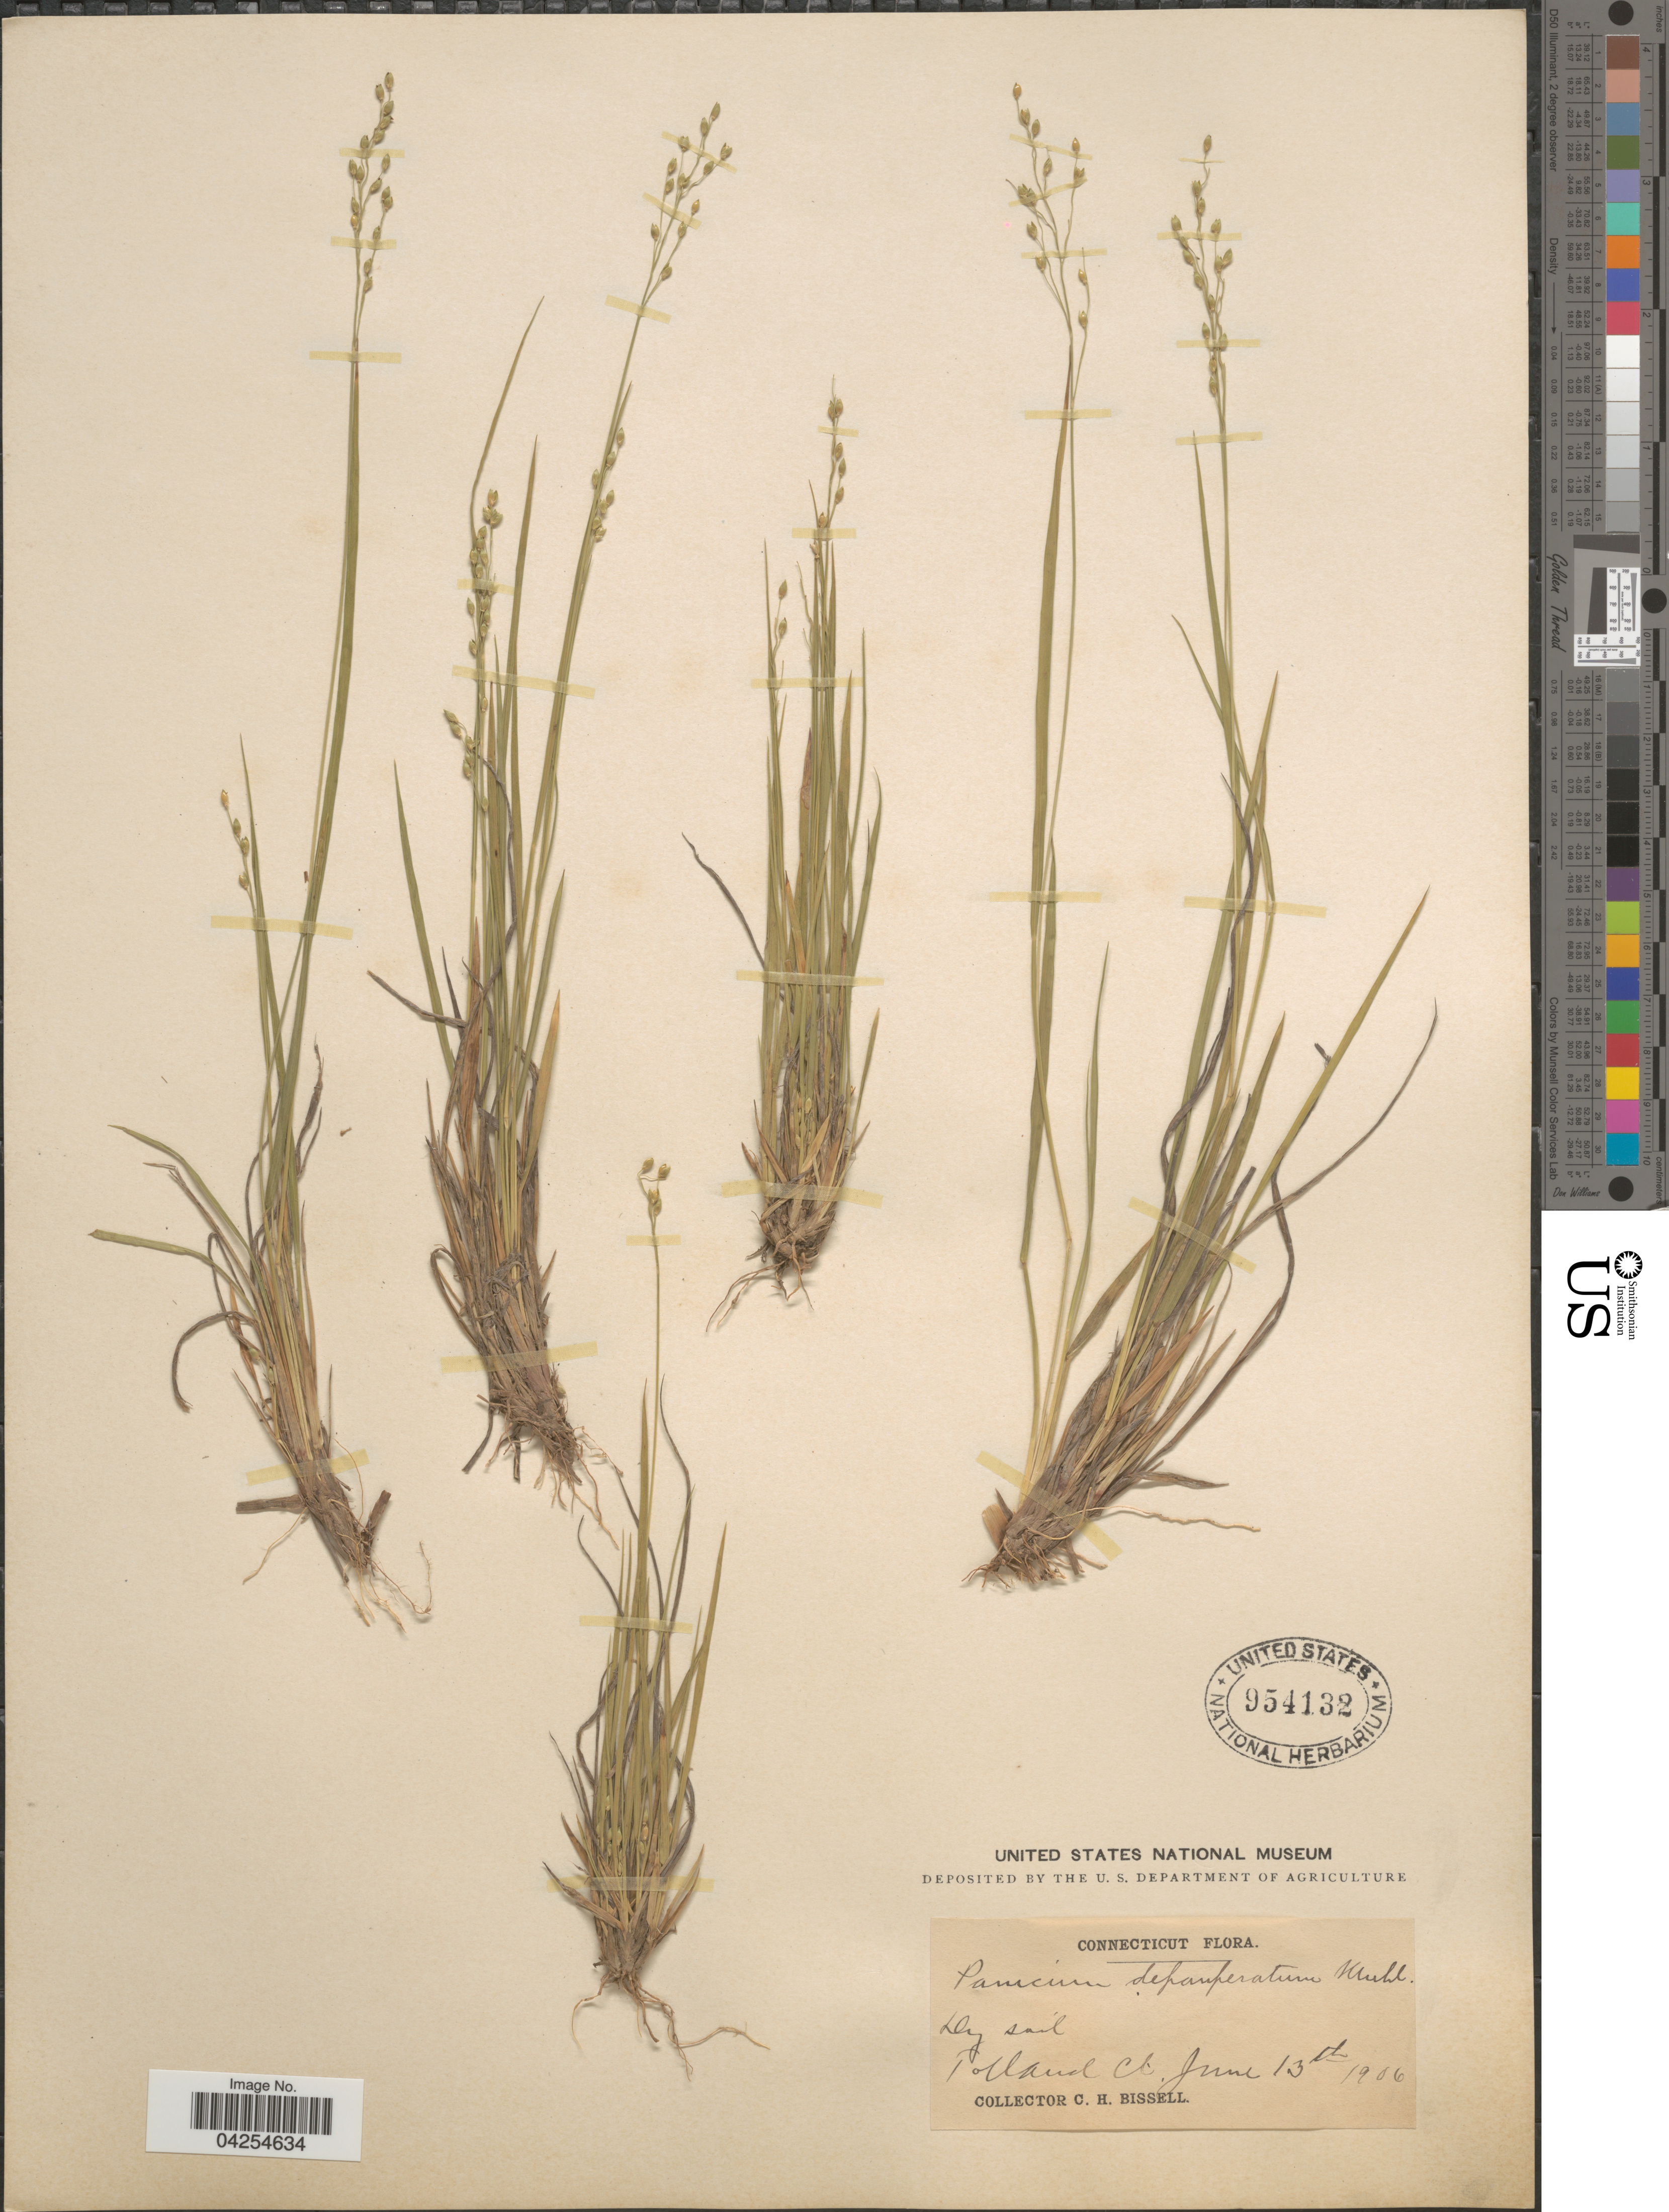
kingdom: Plantae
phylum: Tracheophyta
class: Liliopsida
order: Poales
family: Poaceae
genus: Dichanthelium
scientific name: Dichanthelium depauperatum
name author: (Muhl.) Gould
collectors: C. Bissell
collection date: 1906-06-13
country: United States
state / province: Connecticut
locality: Tolland Ct.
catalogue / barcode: US 954132